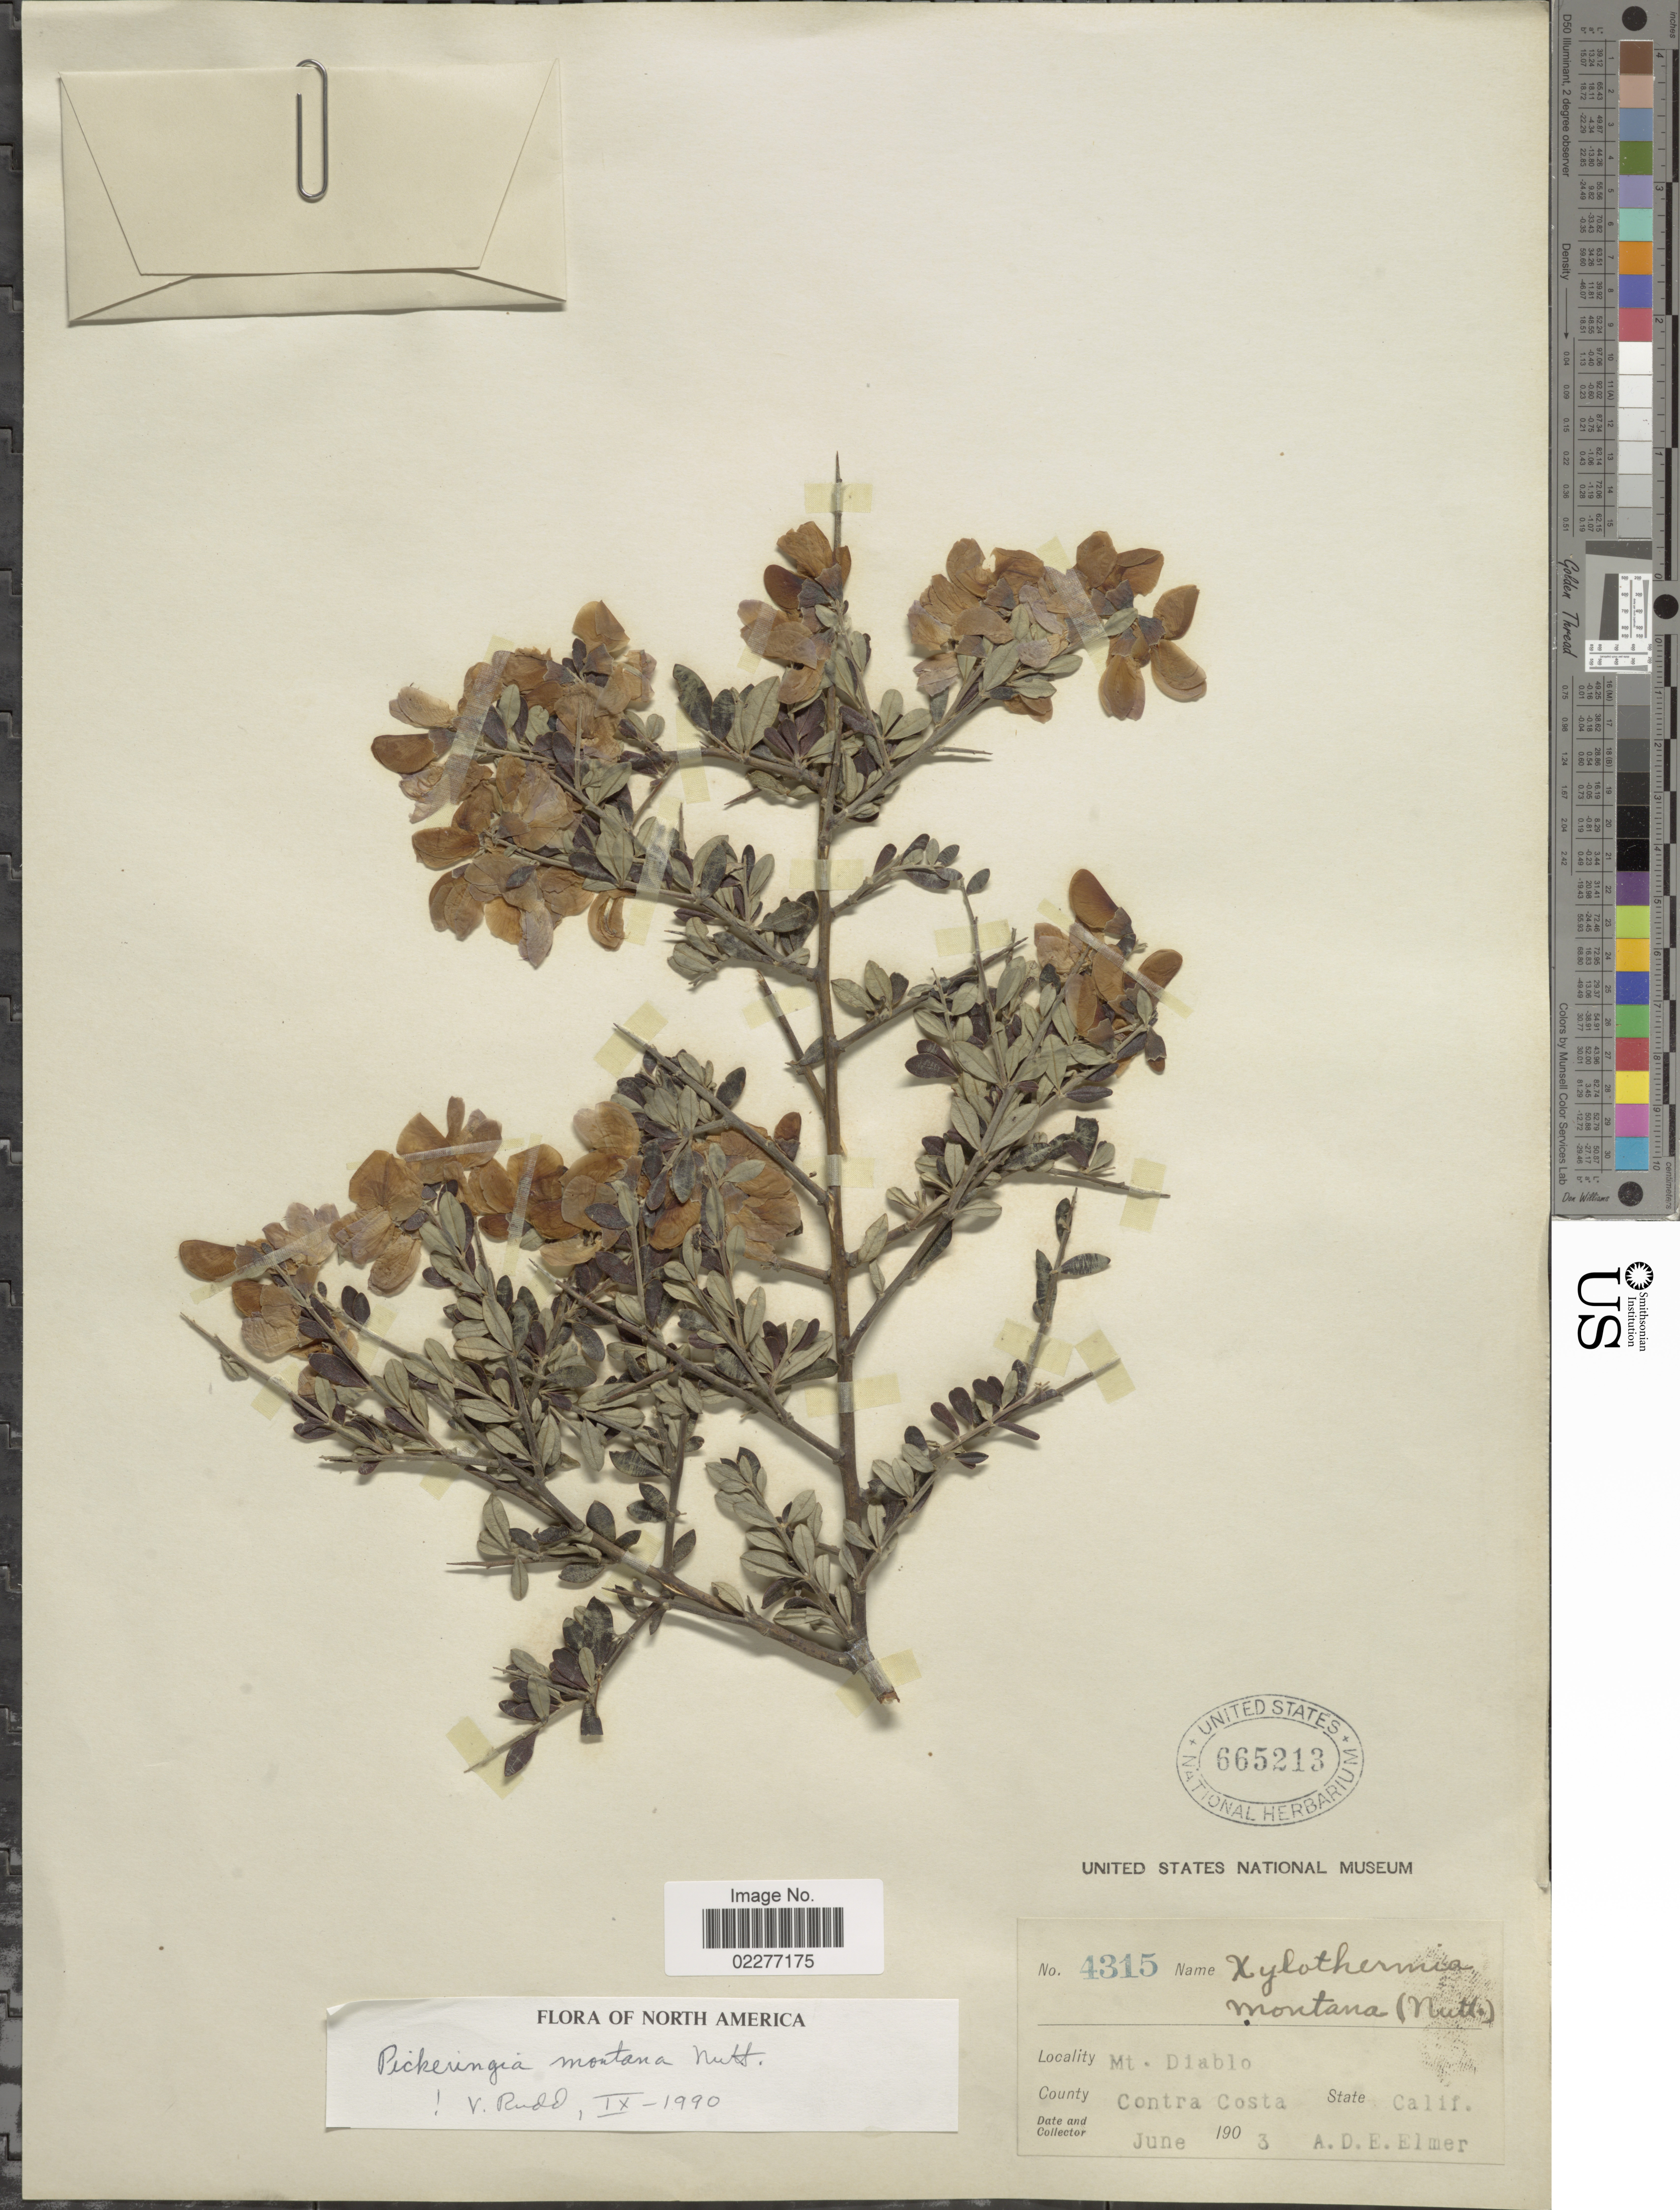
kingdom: Plantae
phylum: Tracheophyta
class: Magnoliopsida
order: Fabales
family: Fabaceae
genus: Pickeringia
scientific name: Pickeringia montana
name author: Nutt. ex Torr. & A. Gray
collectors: A. D. E. Elmer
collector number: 4315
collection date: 1903-06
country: United States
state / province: California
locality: Mt Diablo, Contra Costa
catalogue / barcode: US 665213